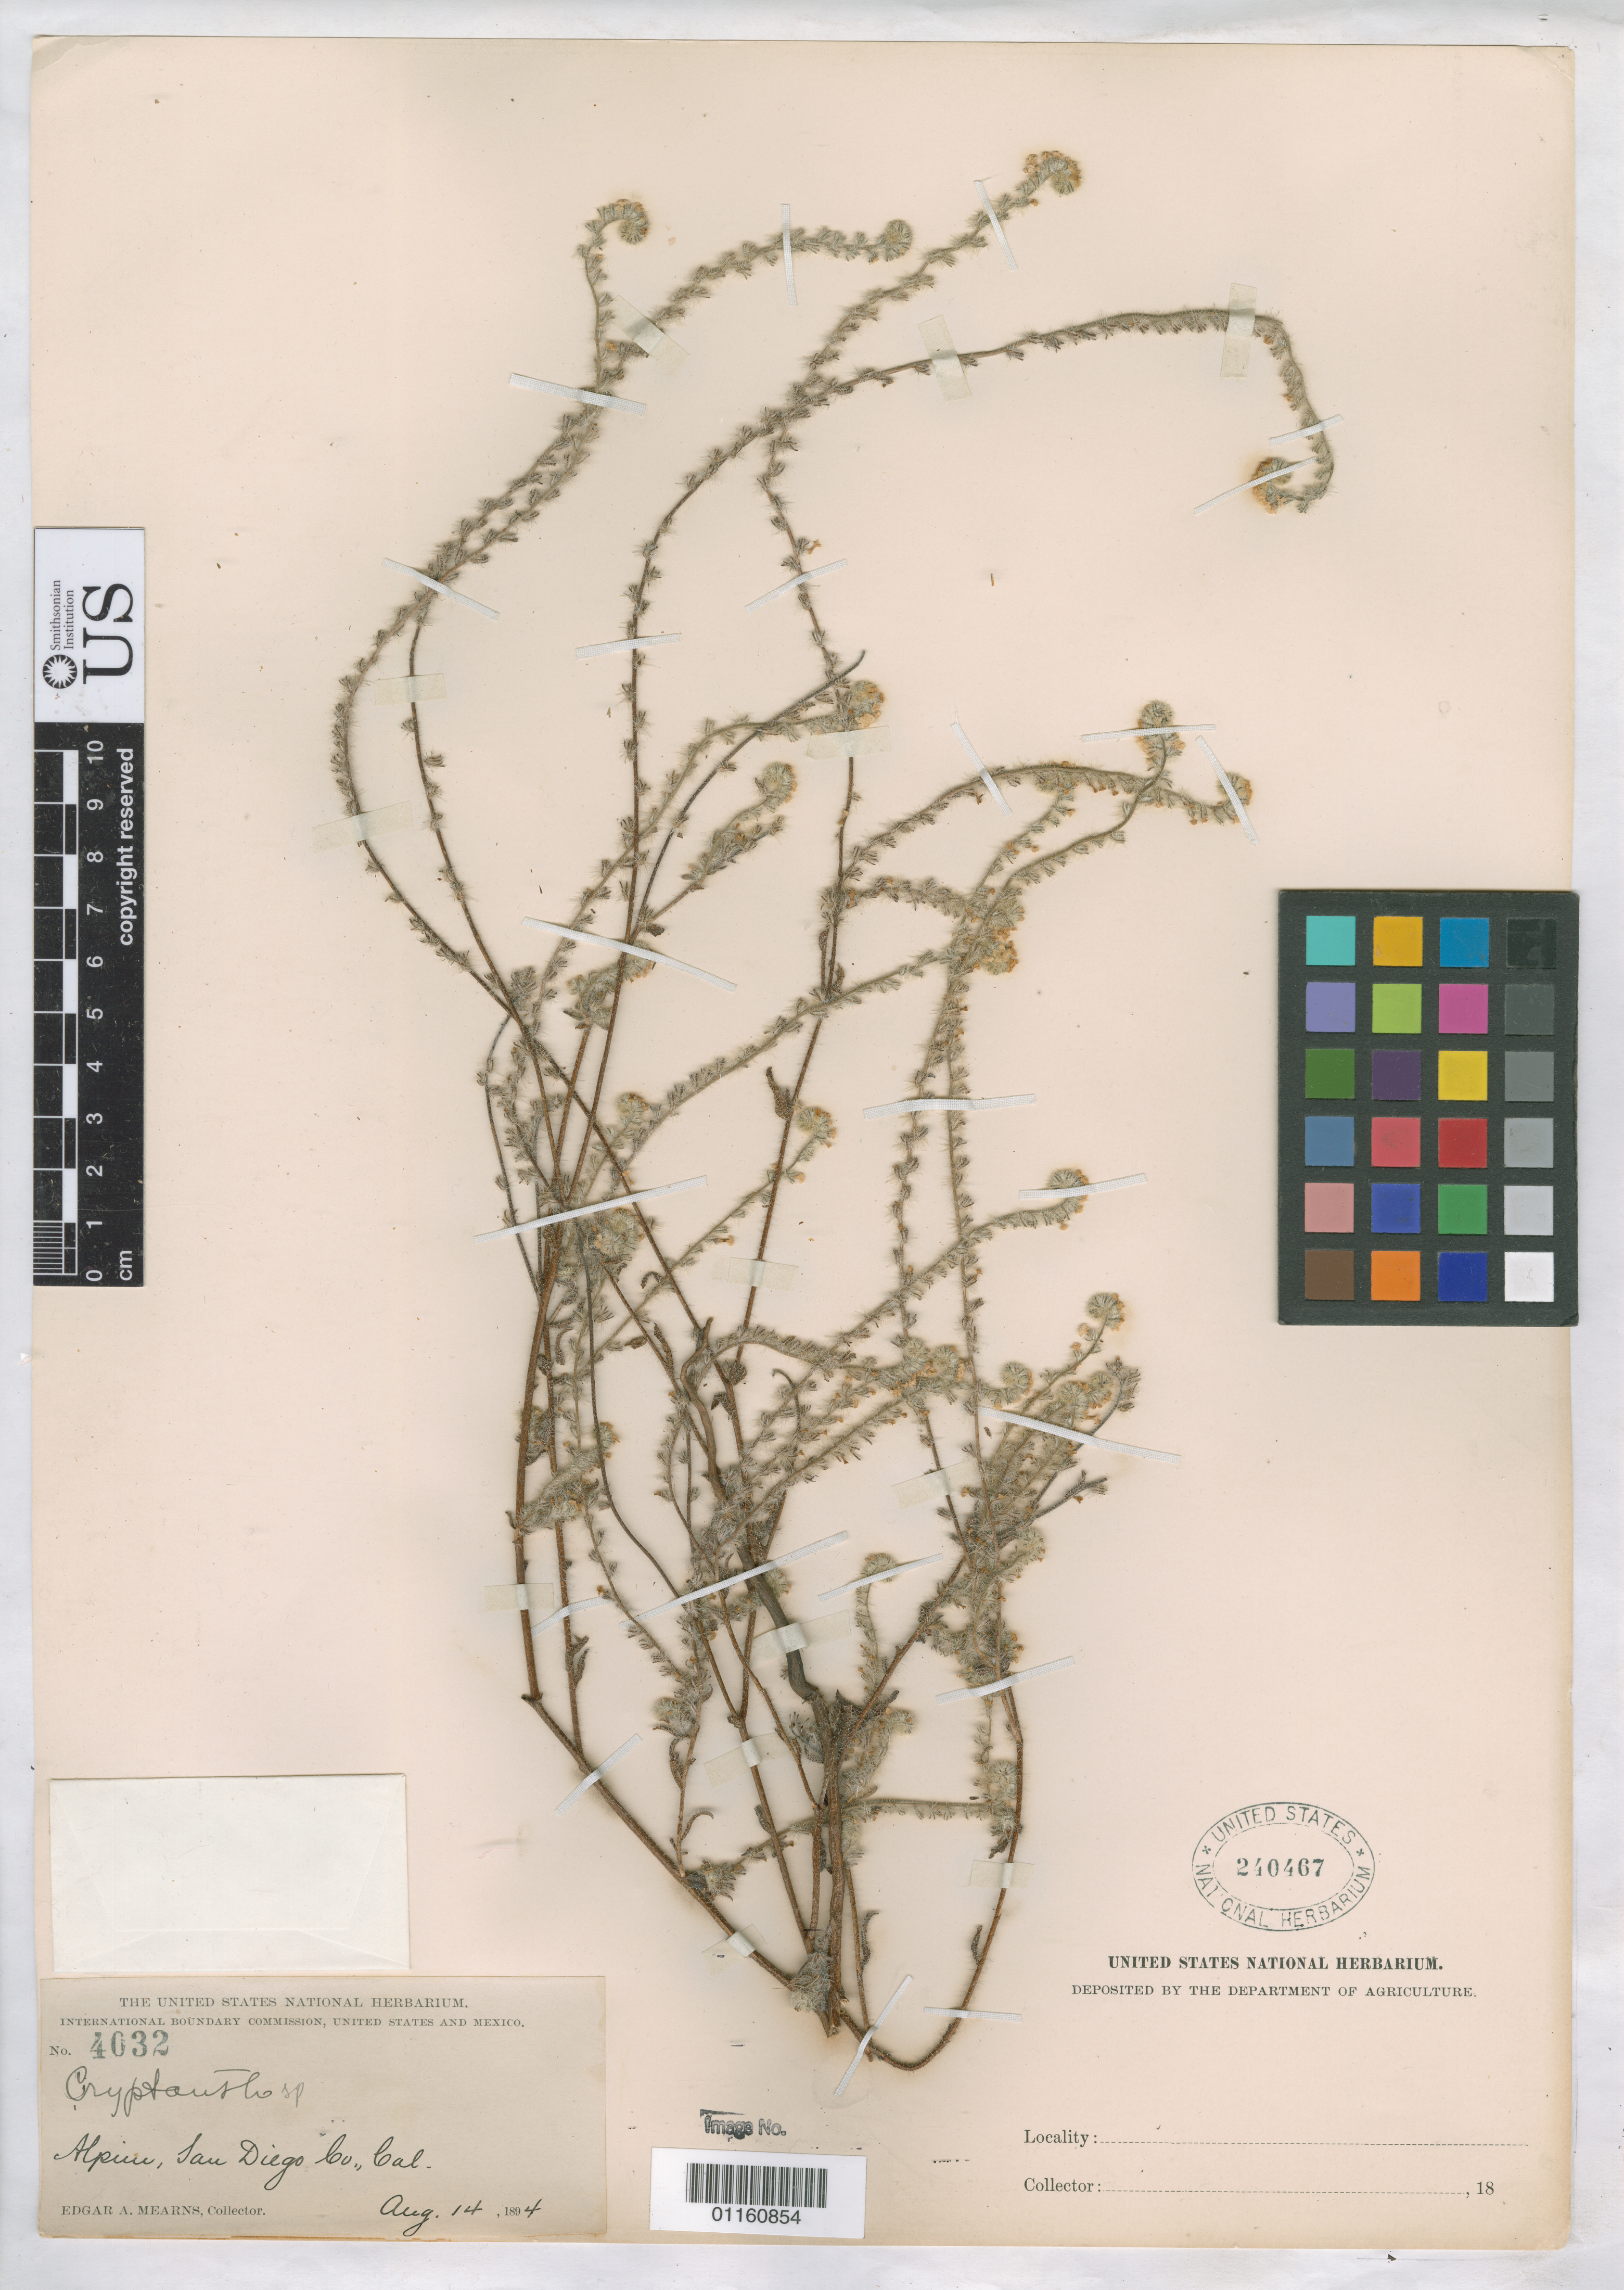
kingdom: Plantae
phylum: Tracheophyta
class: Magnoliopsida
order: Boraginales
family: Boraginaceae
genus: Cryptantha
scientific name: Cryptantha sp.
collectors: E. A. Mearns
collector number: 4032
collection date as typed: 14 Aug 1894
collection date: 1894-08-14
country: United States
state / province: California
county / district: San Diego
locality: Alpine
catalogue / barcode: US 240467